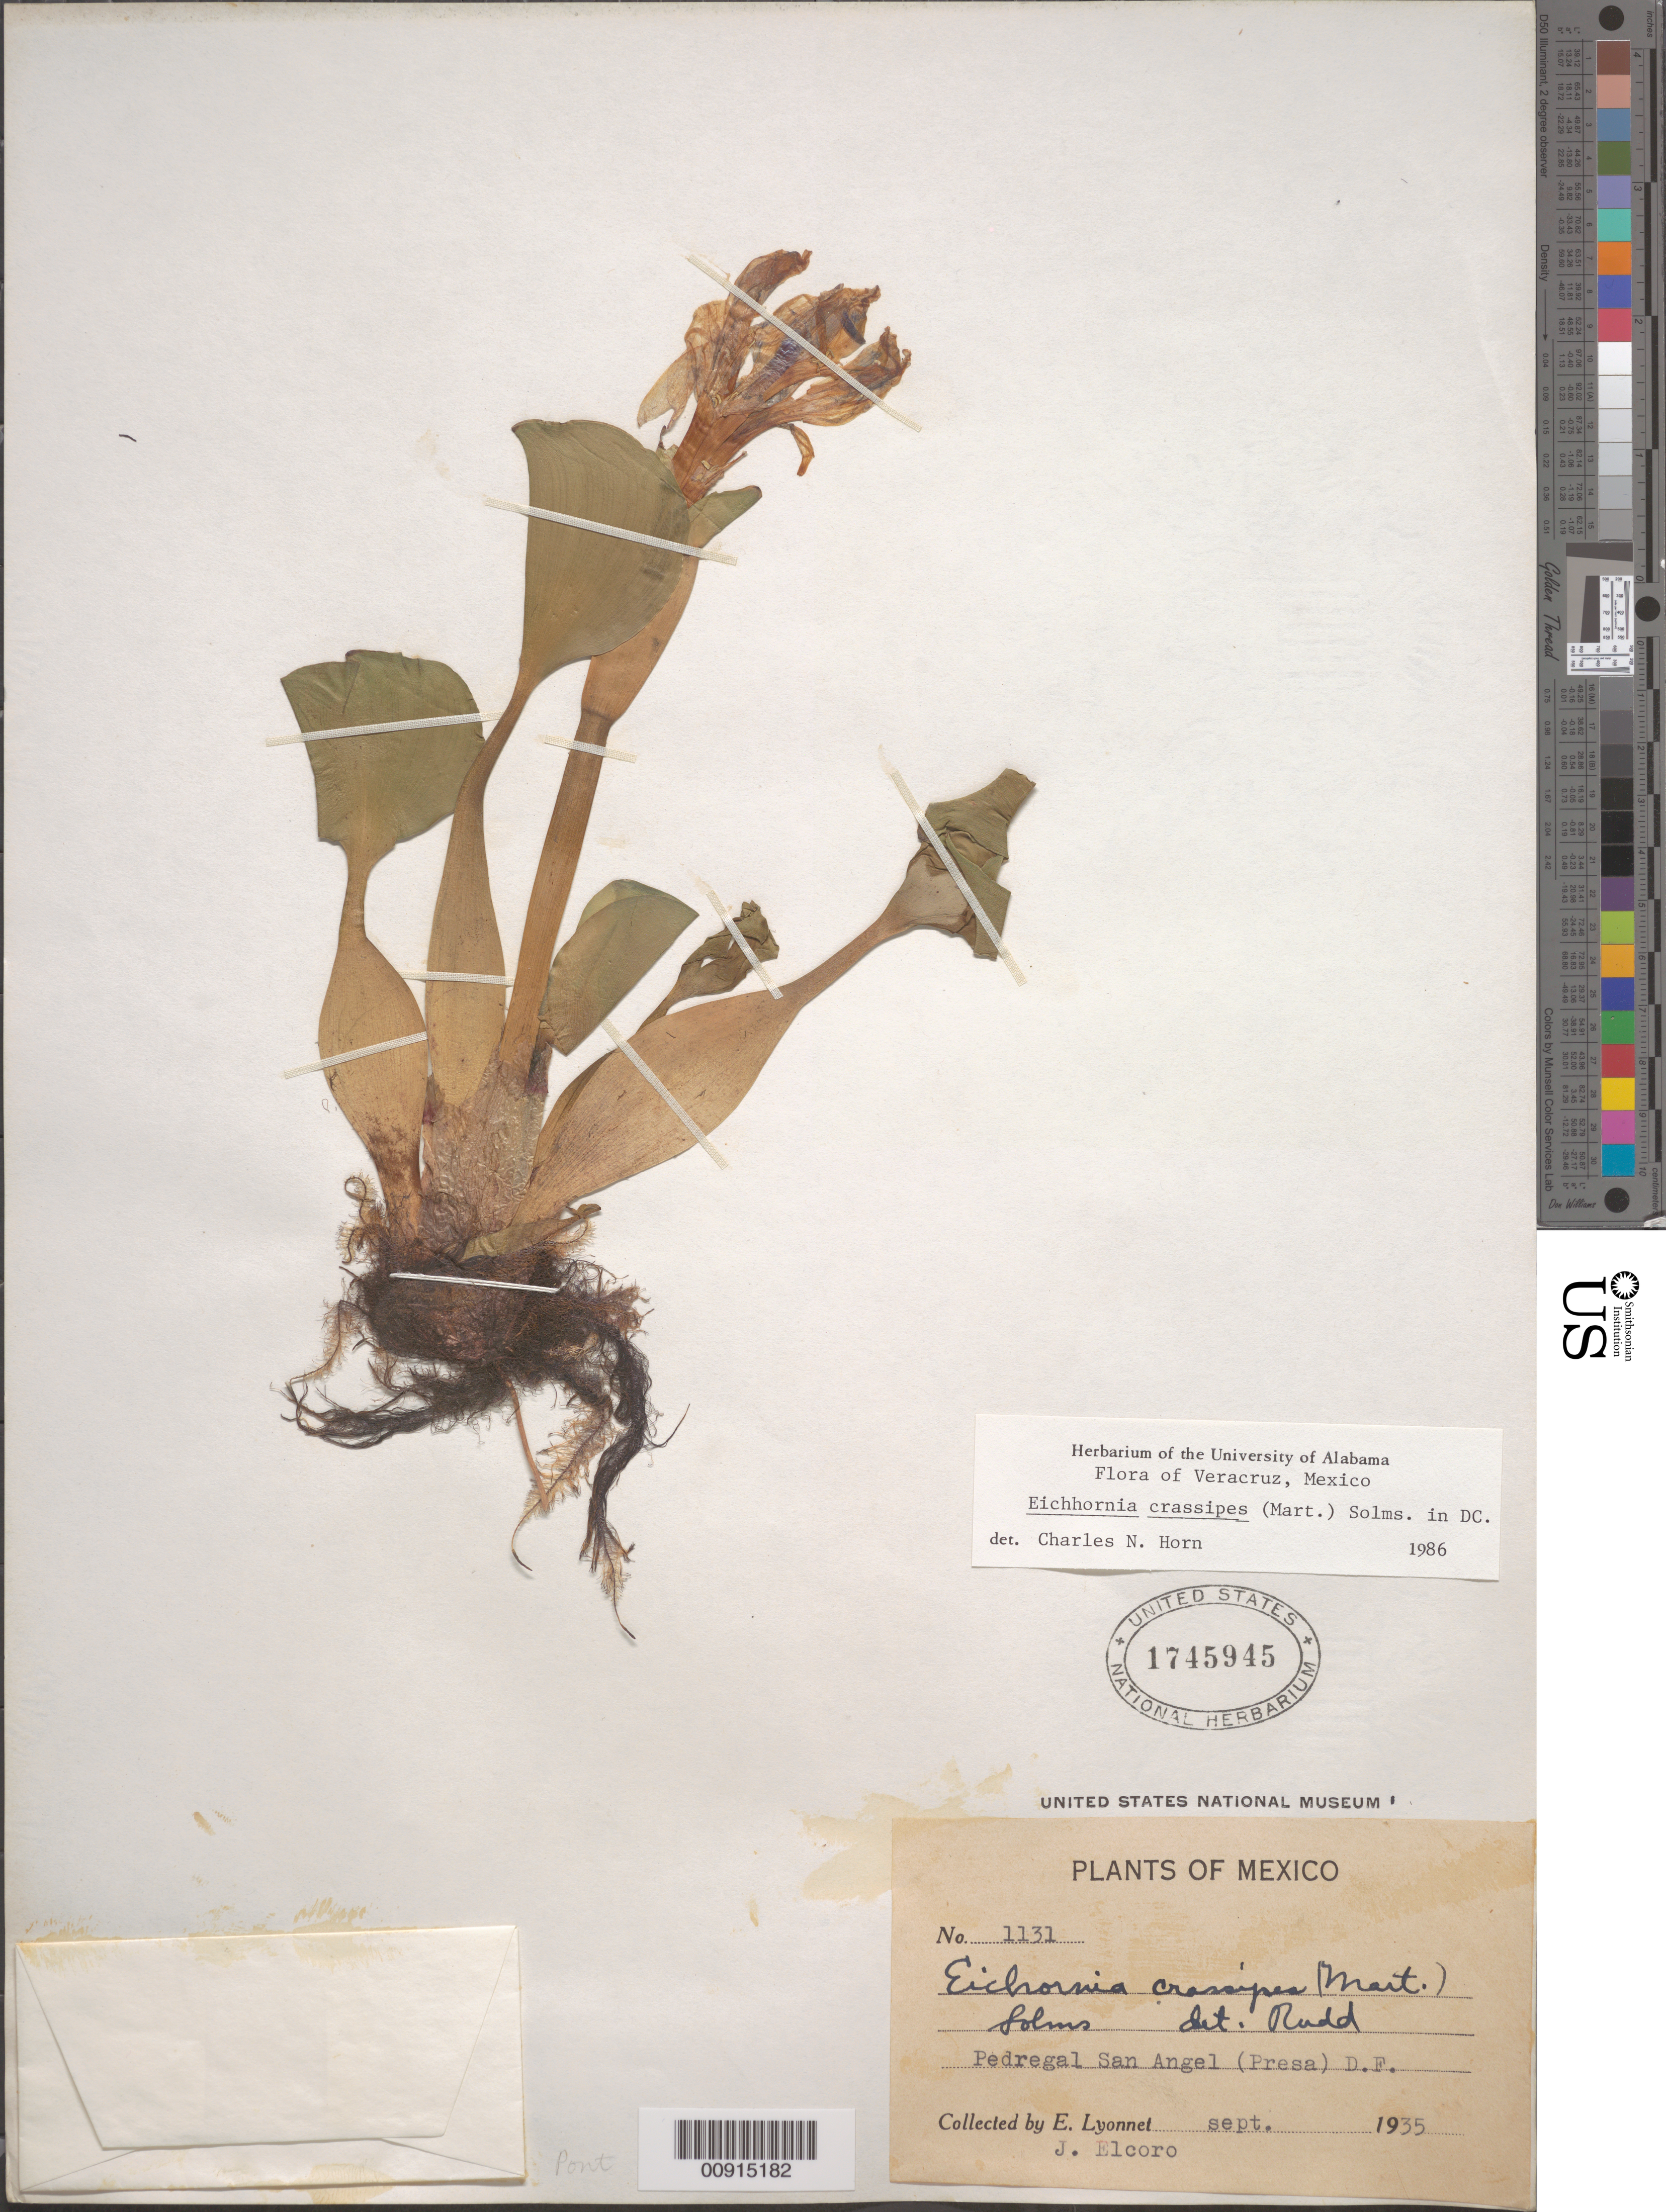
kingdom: Plantae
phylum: Tracheophyta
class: Liliopsida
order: Commelinales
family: Pontederiaceae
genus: Eichhornia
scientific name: Eichhornia crassipes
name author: (Mart.) Solms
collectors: Bro. E. Lyonnet & J. Elcoro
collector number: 1131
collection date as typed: Sep 1935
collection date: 1935-09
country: Mexico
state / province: Distrito Federal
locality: Pedregal San Angel (Presa) D.F.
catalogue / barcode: US 1745945